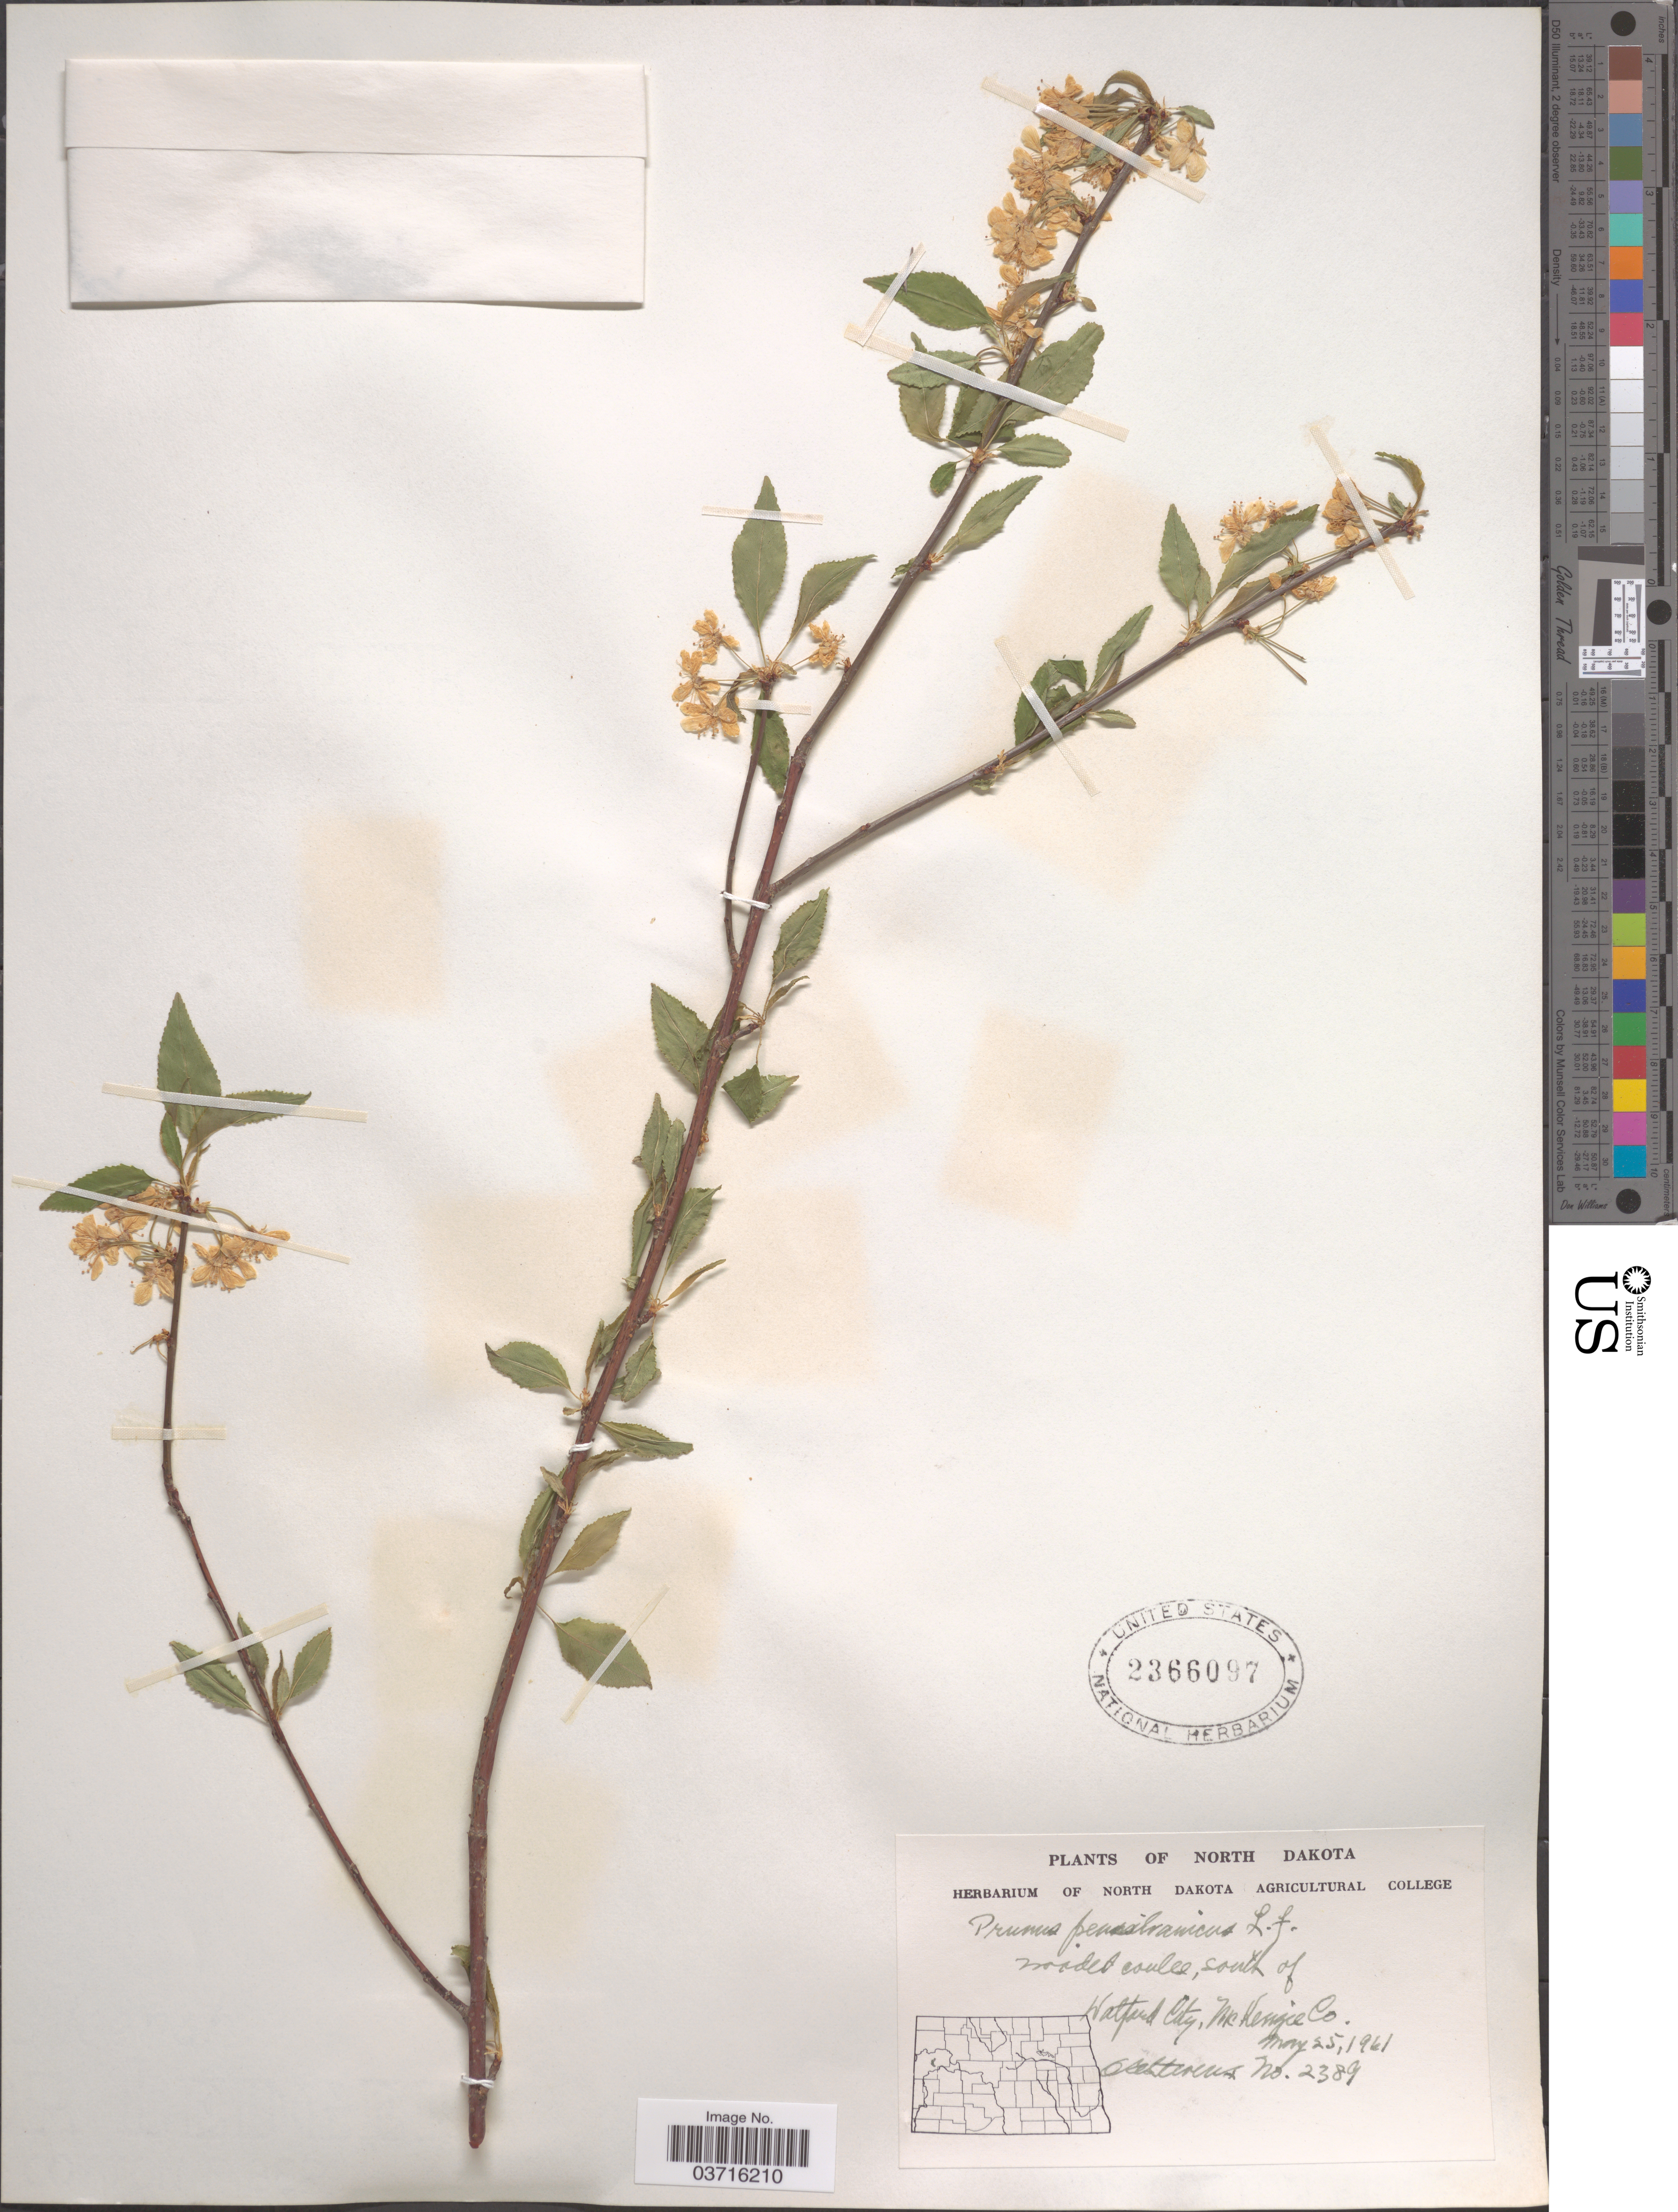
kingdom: Plantae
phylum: Tracheophyta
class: Magnoliopsida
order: Rosales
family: Rosaceae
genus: Prunus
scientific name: Prunus pensylvanica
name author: L. f.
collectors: O. A. Stevens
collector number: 2389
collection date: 1961-05-25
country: United States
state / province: North Dakota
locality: Roaded coulee, south of Watford City, McKenzie Co.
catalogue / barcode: US 2366097